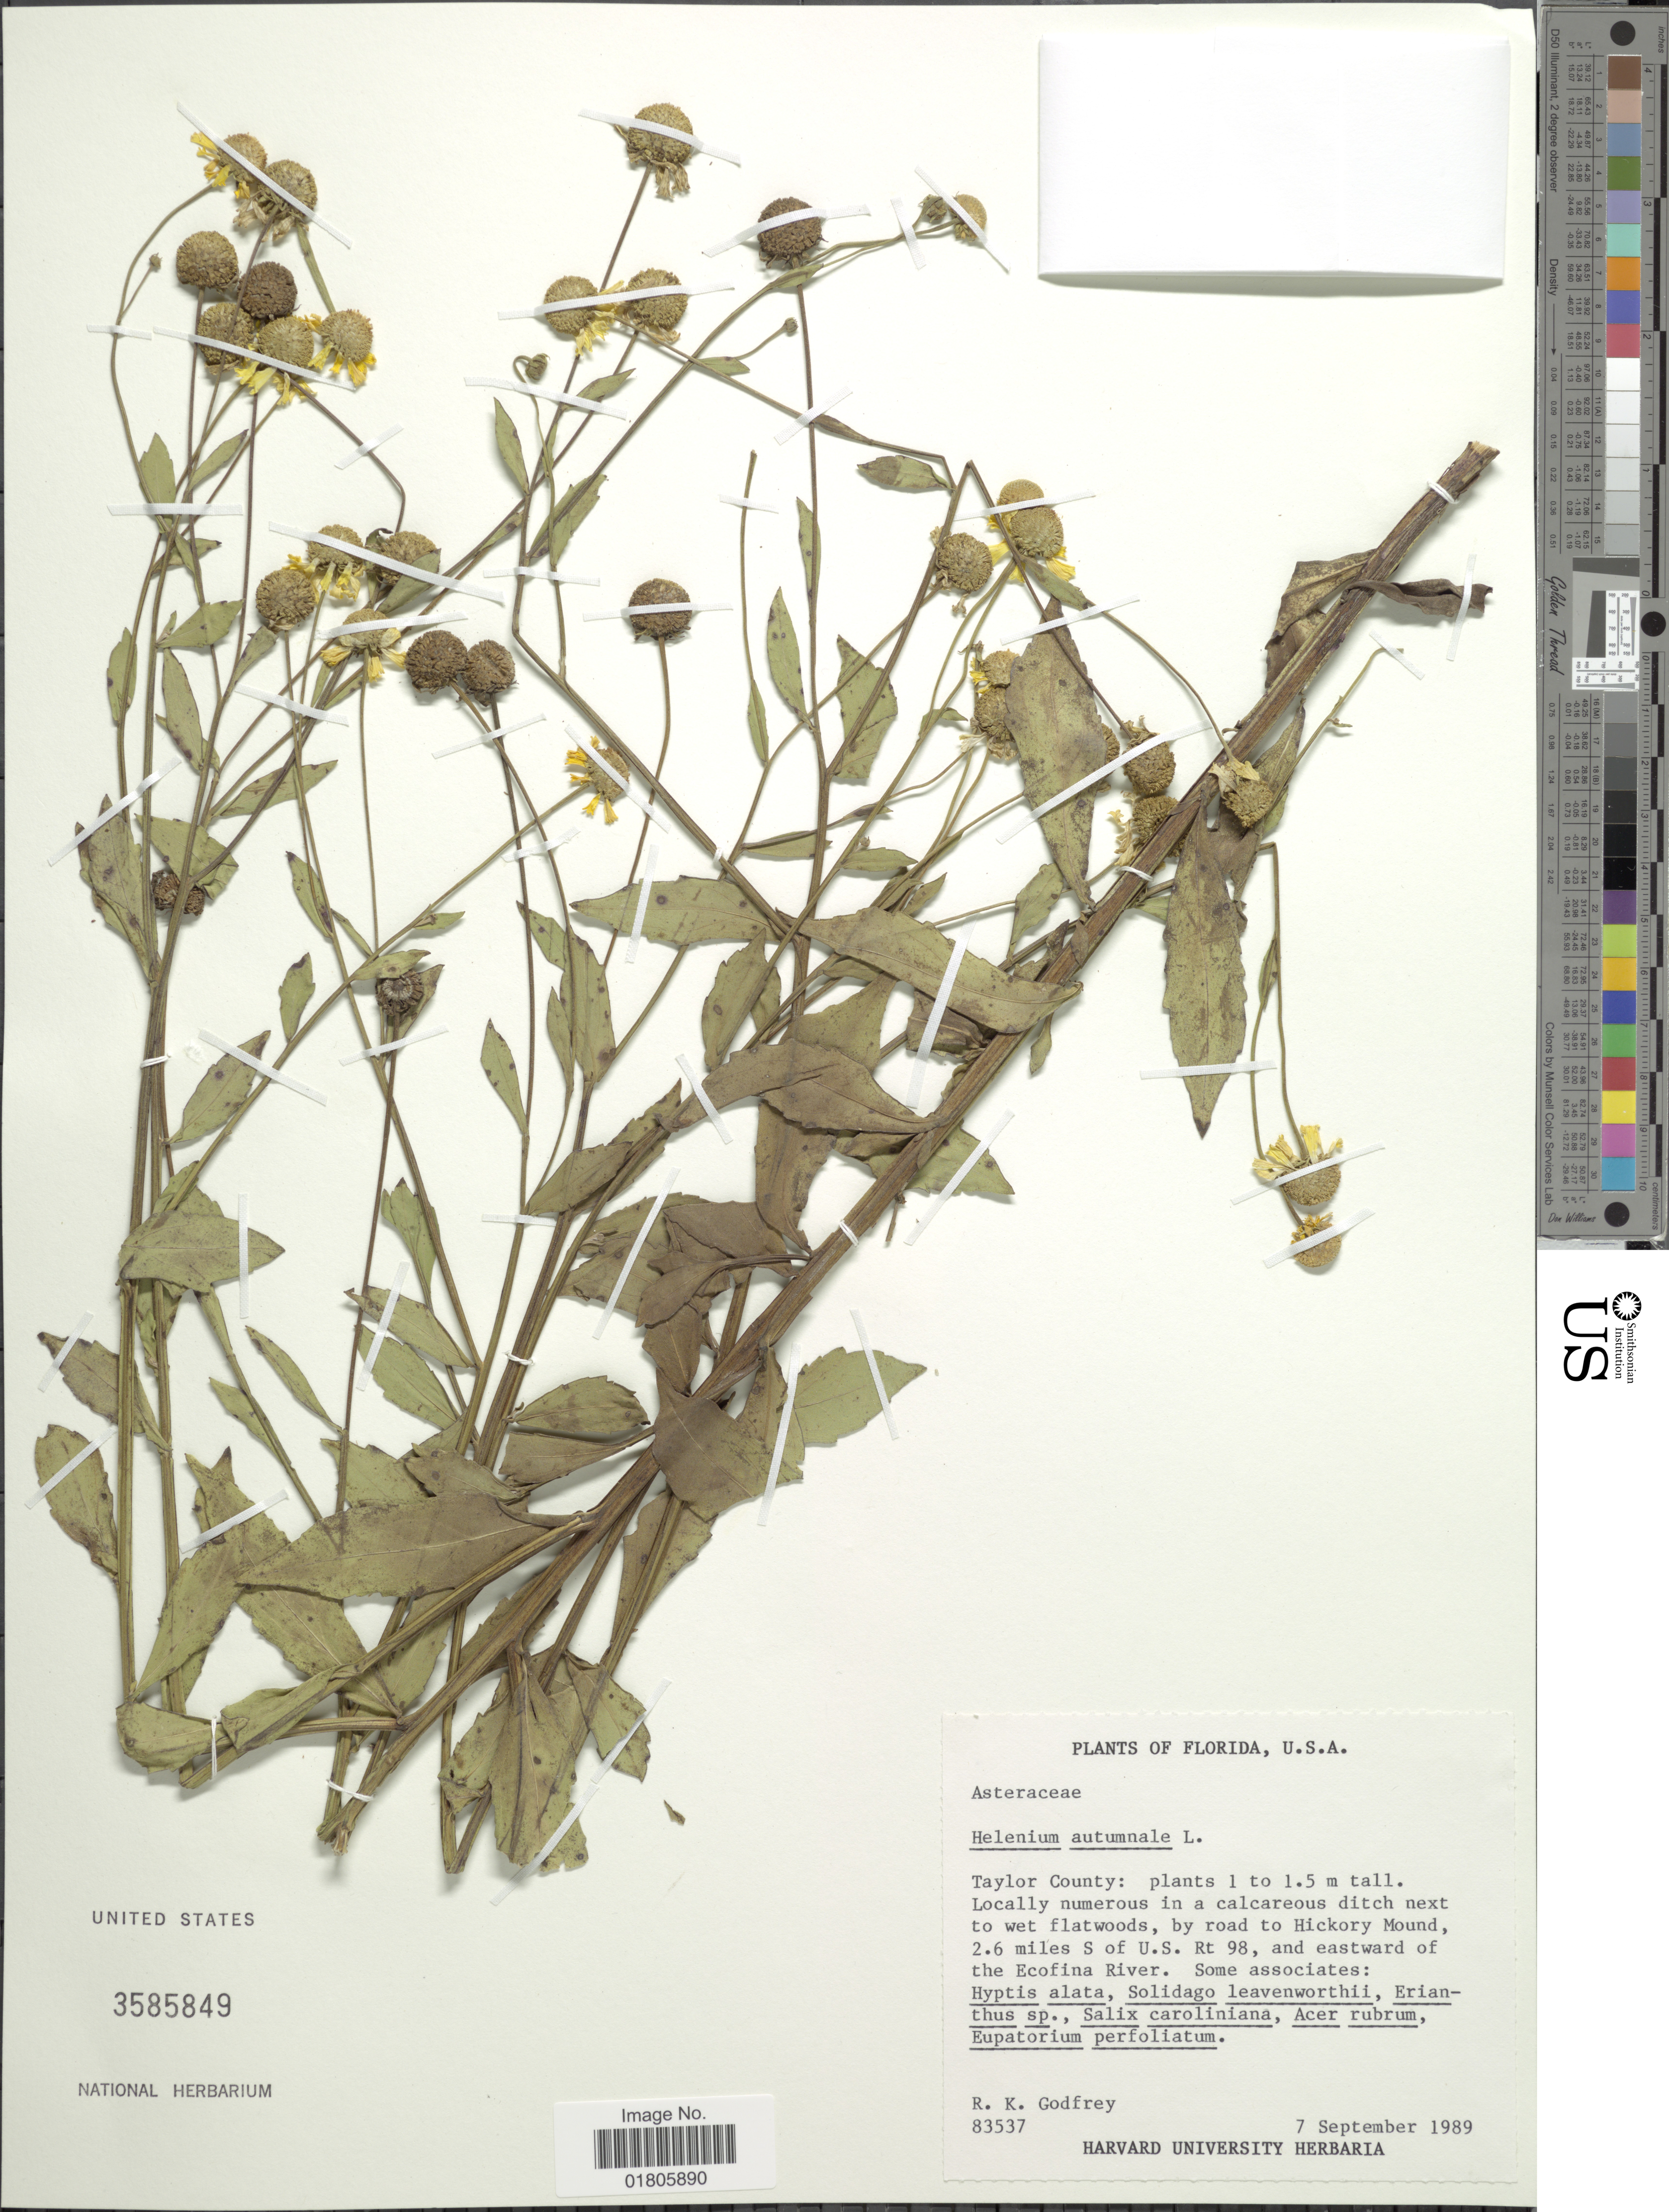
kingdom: Plantae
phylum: Tracheophyta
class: Magnoliopsida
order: Asterales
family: Asteraceae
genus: Helenium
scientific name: Helenium autumnale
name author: L.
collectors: R. K. Godfrey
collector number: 83537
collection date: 1989-09-07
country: United States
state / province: Florida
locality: Taylor County, by road to Hickory Mound, 2.6 miles S of U.S. 98, and eastward of the Ecofina River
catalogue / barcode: US 3585849